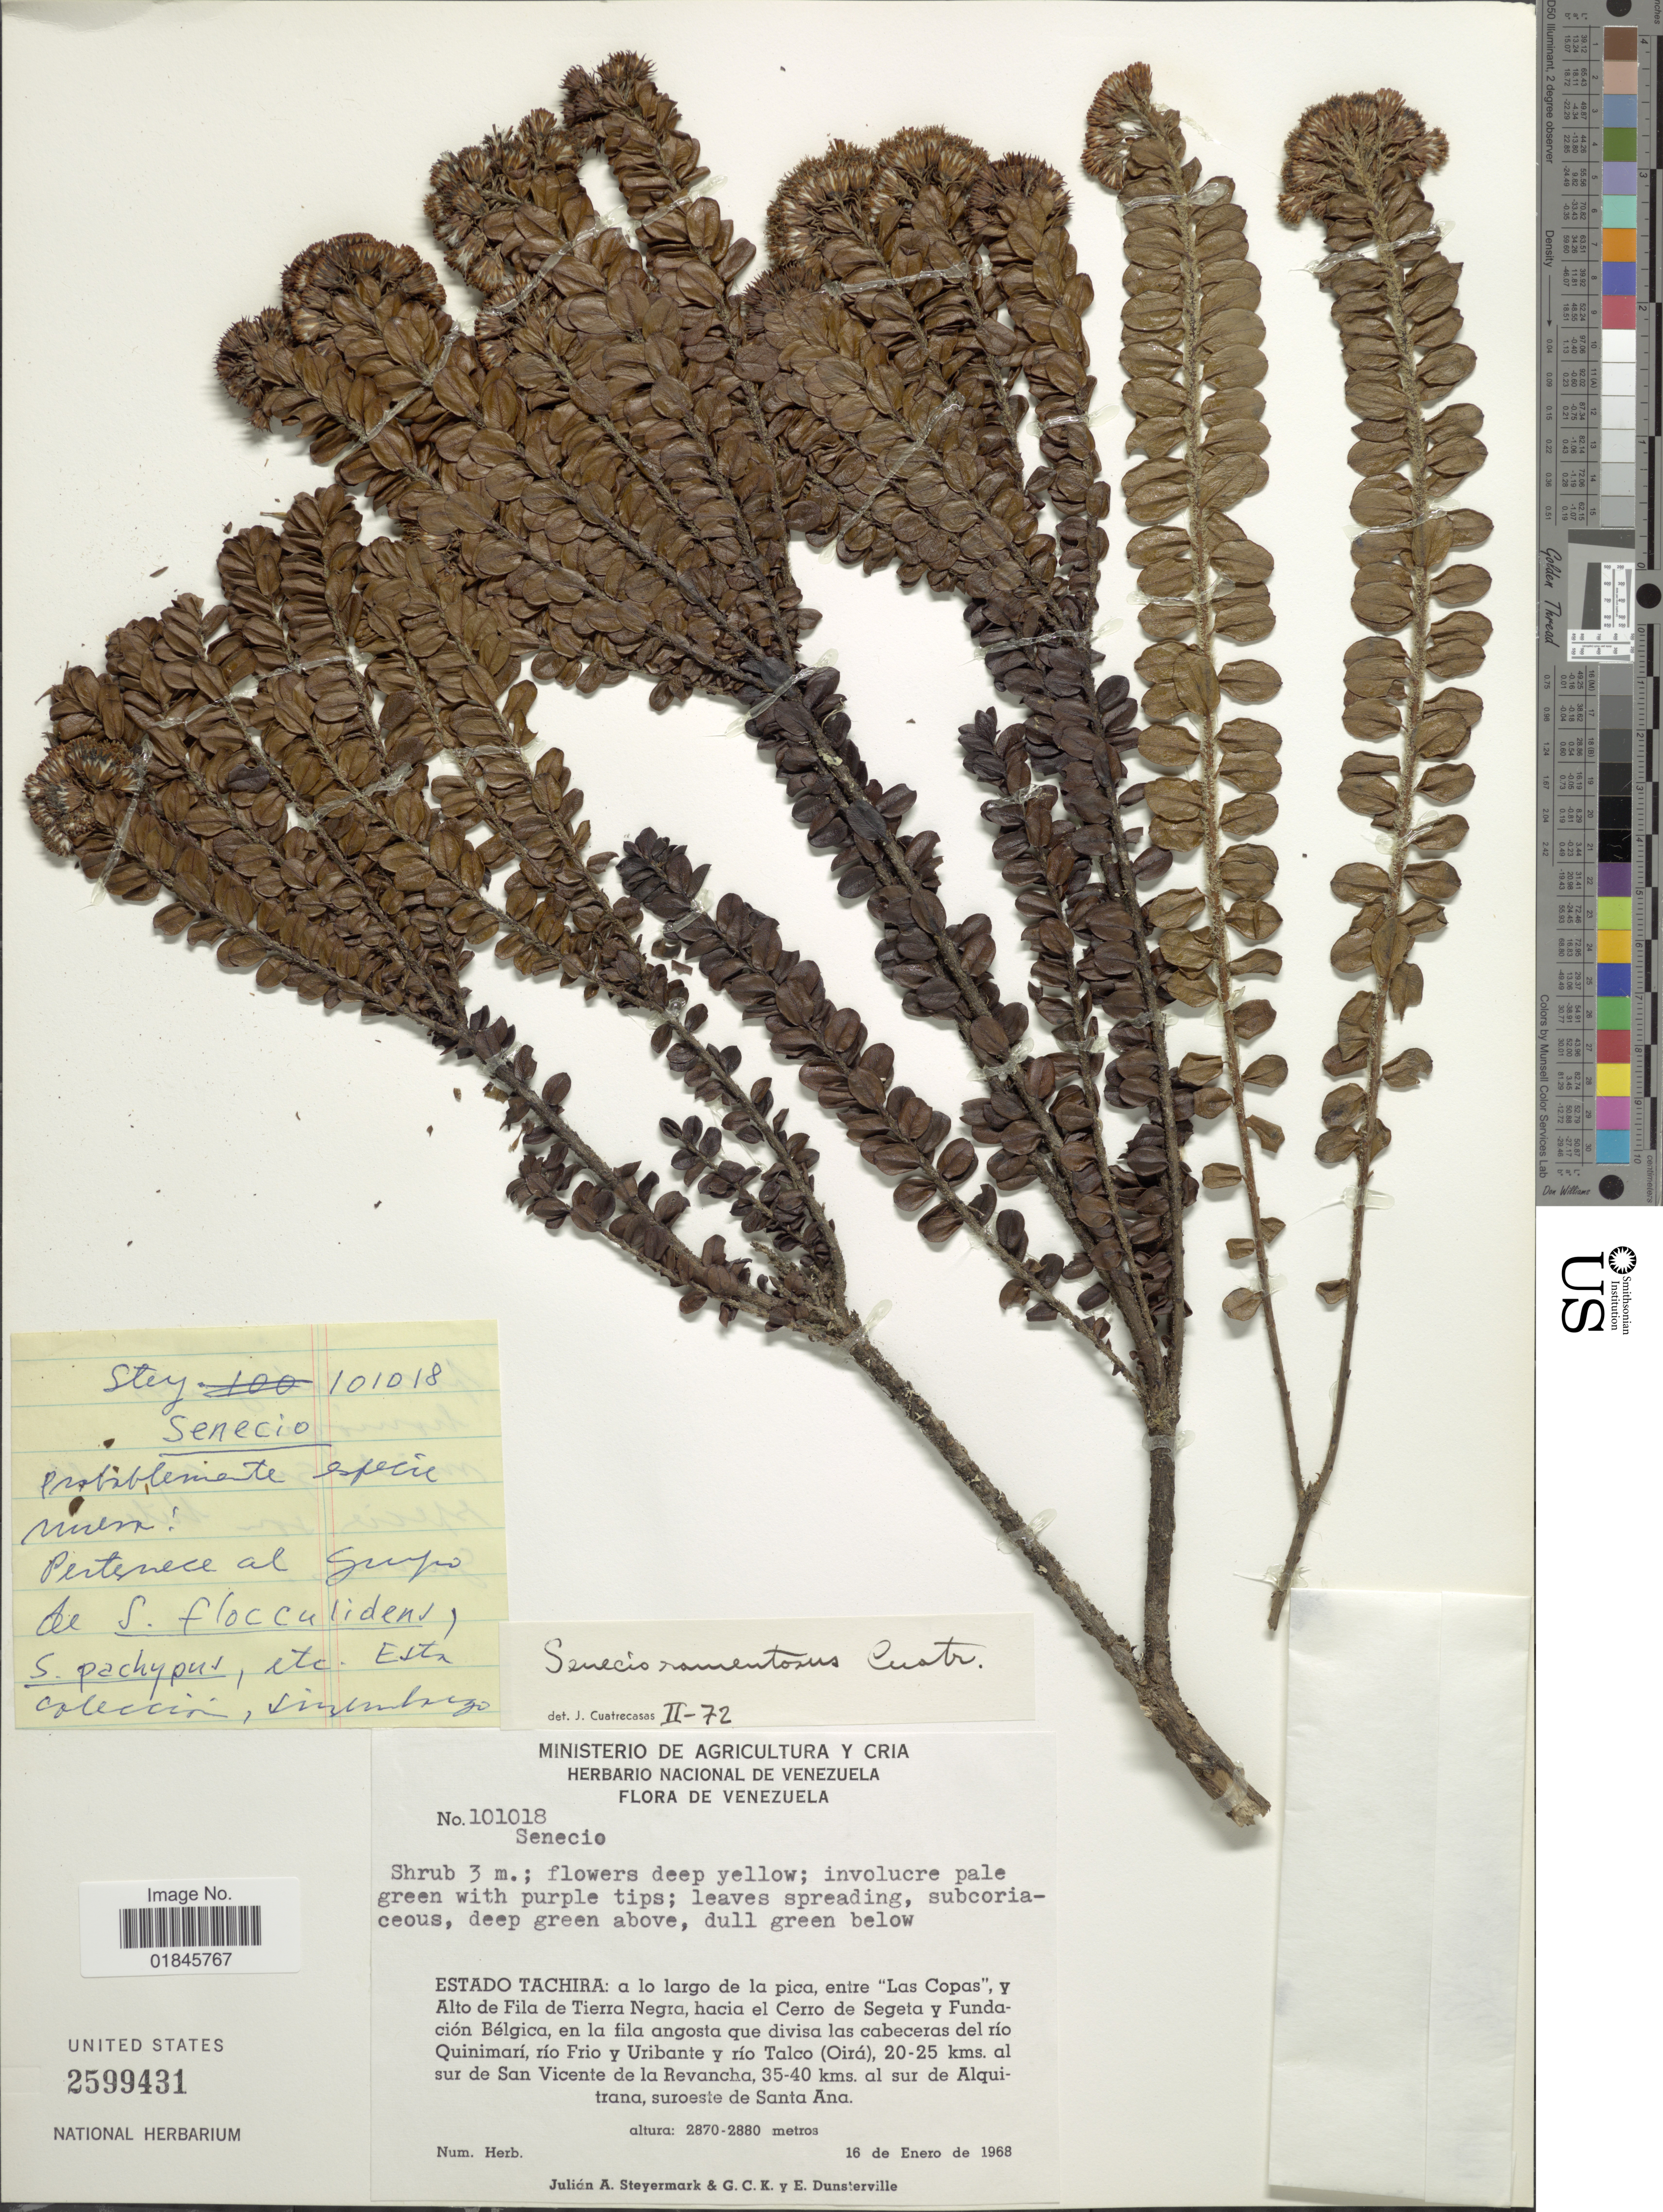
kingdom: Plantae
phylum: Tracheophyta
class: Magnoliopsida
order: Asterales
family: Asteraceae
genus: Pentacalia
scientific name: Pentacalia ramentosa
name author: (Cuatrec.) Cuatrec.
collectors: J. Steyermark, G. C. K. Dunsterville & E. Dunsterville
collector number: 101018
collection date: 1968-01-16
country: Venezuela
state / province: Tachira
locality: Estado Tachira: a lo largo de la pica, entre "Las Copas", y Alto de Fila de Tierra Negra, hacia el Cerro de Segeta y Fundación Bélgica, en la fila angosta que divisa las cabeceras del río Quinimarí, río Frio y Uribante y río Talco (Oirá), 20-25 kms. al sur de San Vicente de la Revancha, 35-40 kms. al sur de Alquitrana, suroeste de Santa Ana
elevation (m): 2870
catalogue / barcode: US 2599431